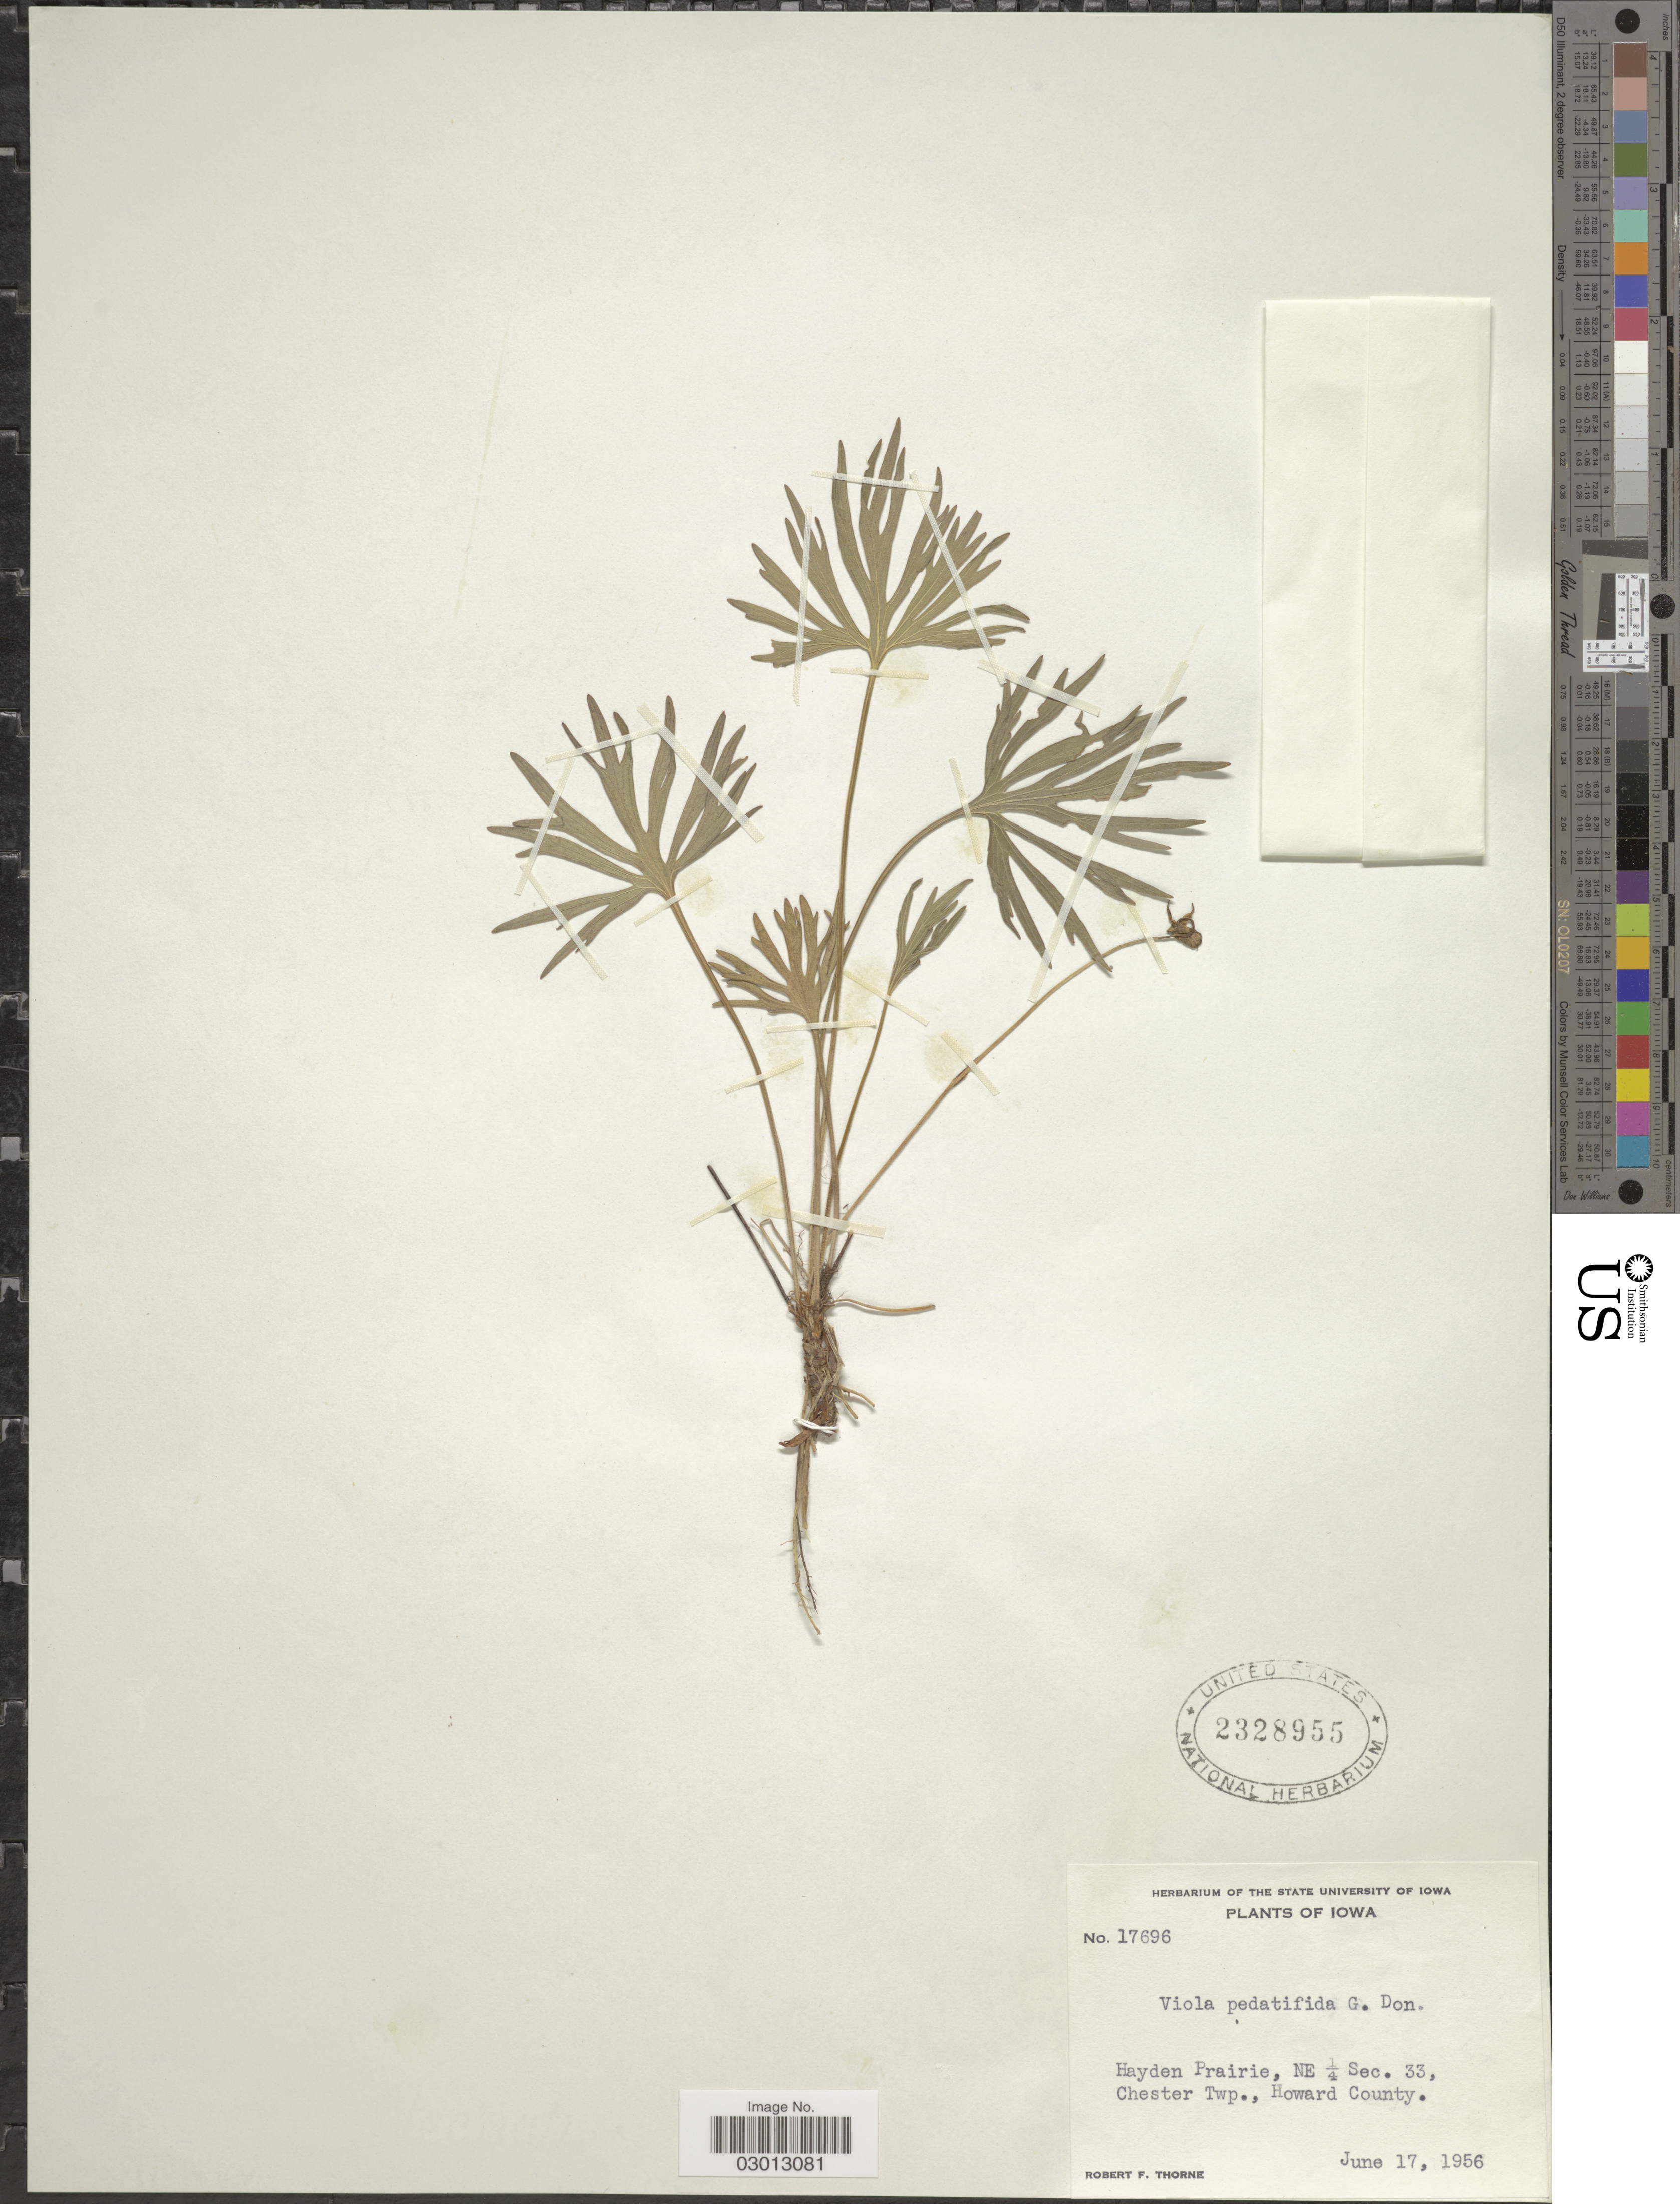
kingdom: Plantae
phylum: Tracheophyta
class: Magnoliopsida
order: Malpighiales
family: Violaceae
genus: Viola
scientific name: Viola pedatifida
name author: G. Don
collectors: R. F. Thorne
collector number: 17696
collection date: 1956-06-17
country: United States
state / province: Iowa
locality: Hayden Prairie, NE ¼ Sec. 33, Chester Twp., Howard County.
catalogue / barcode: US 2328955